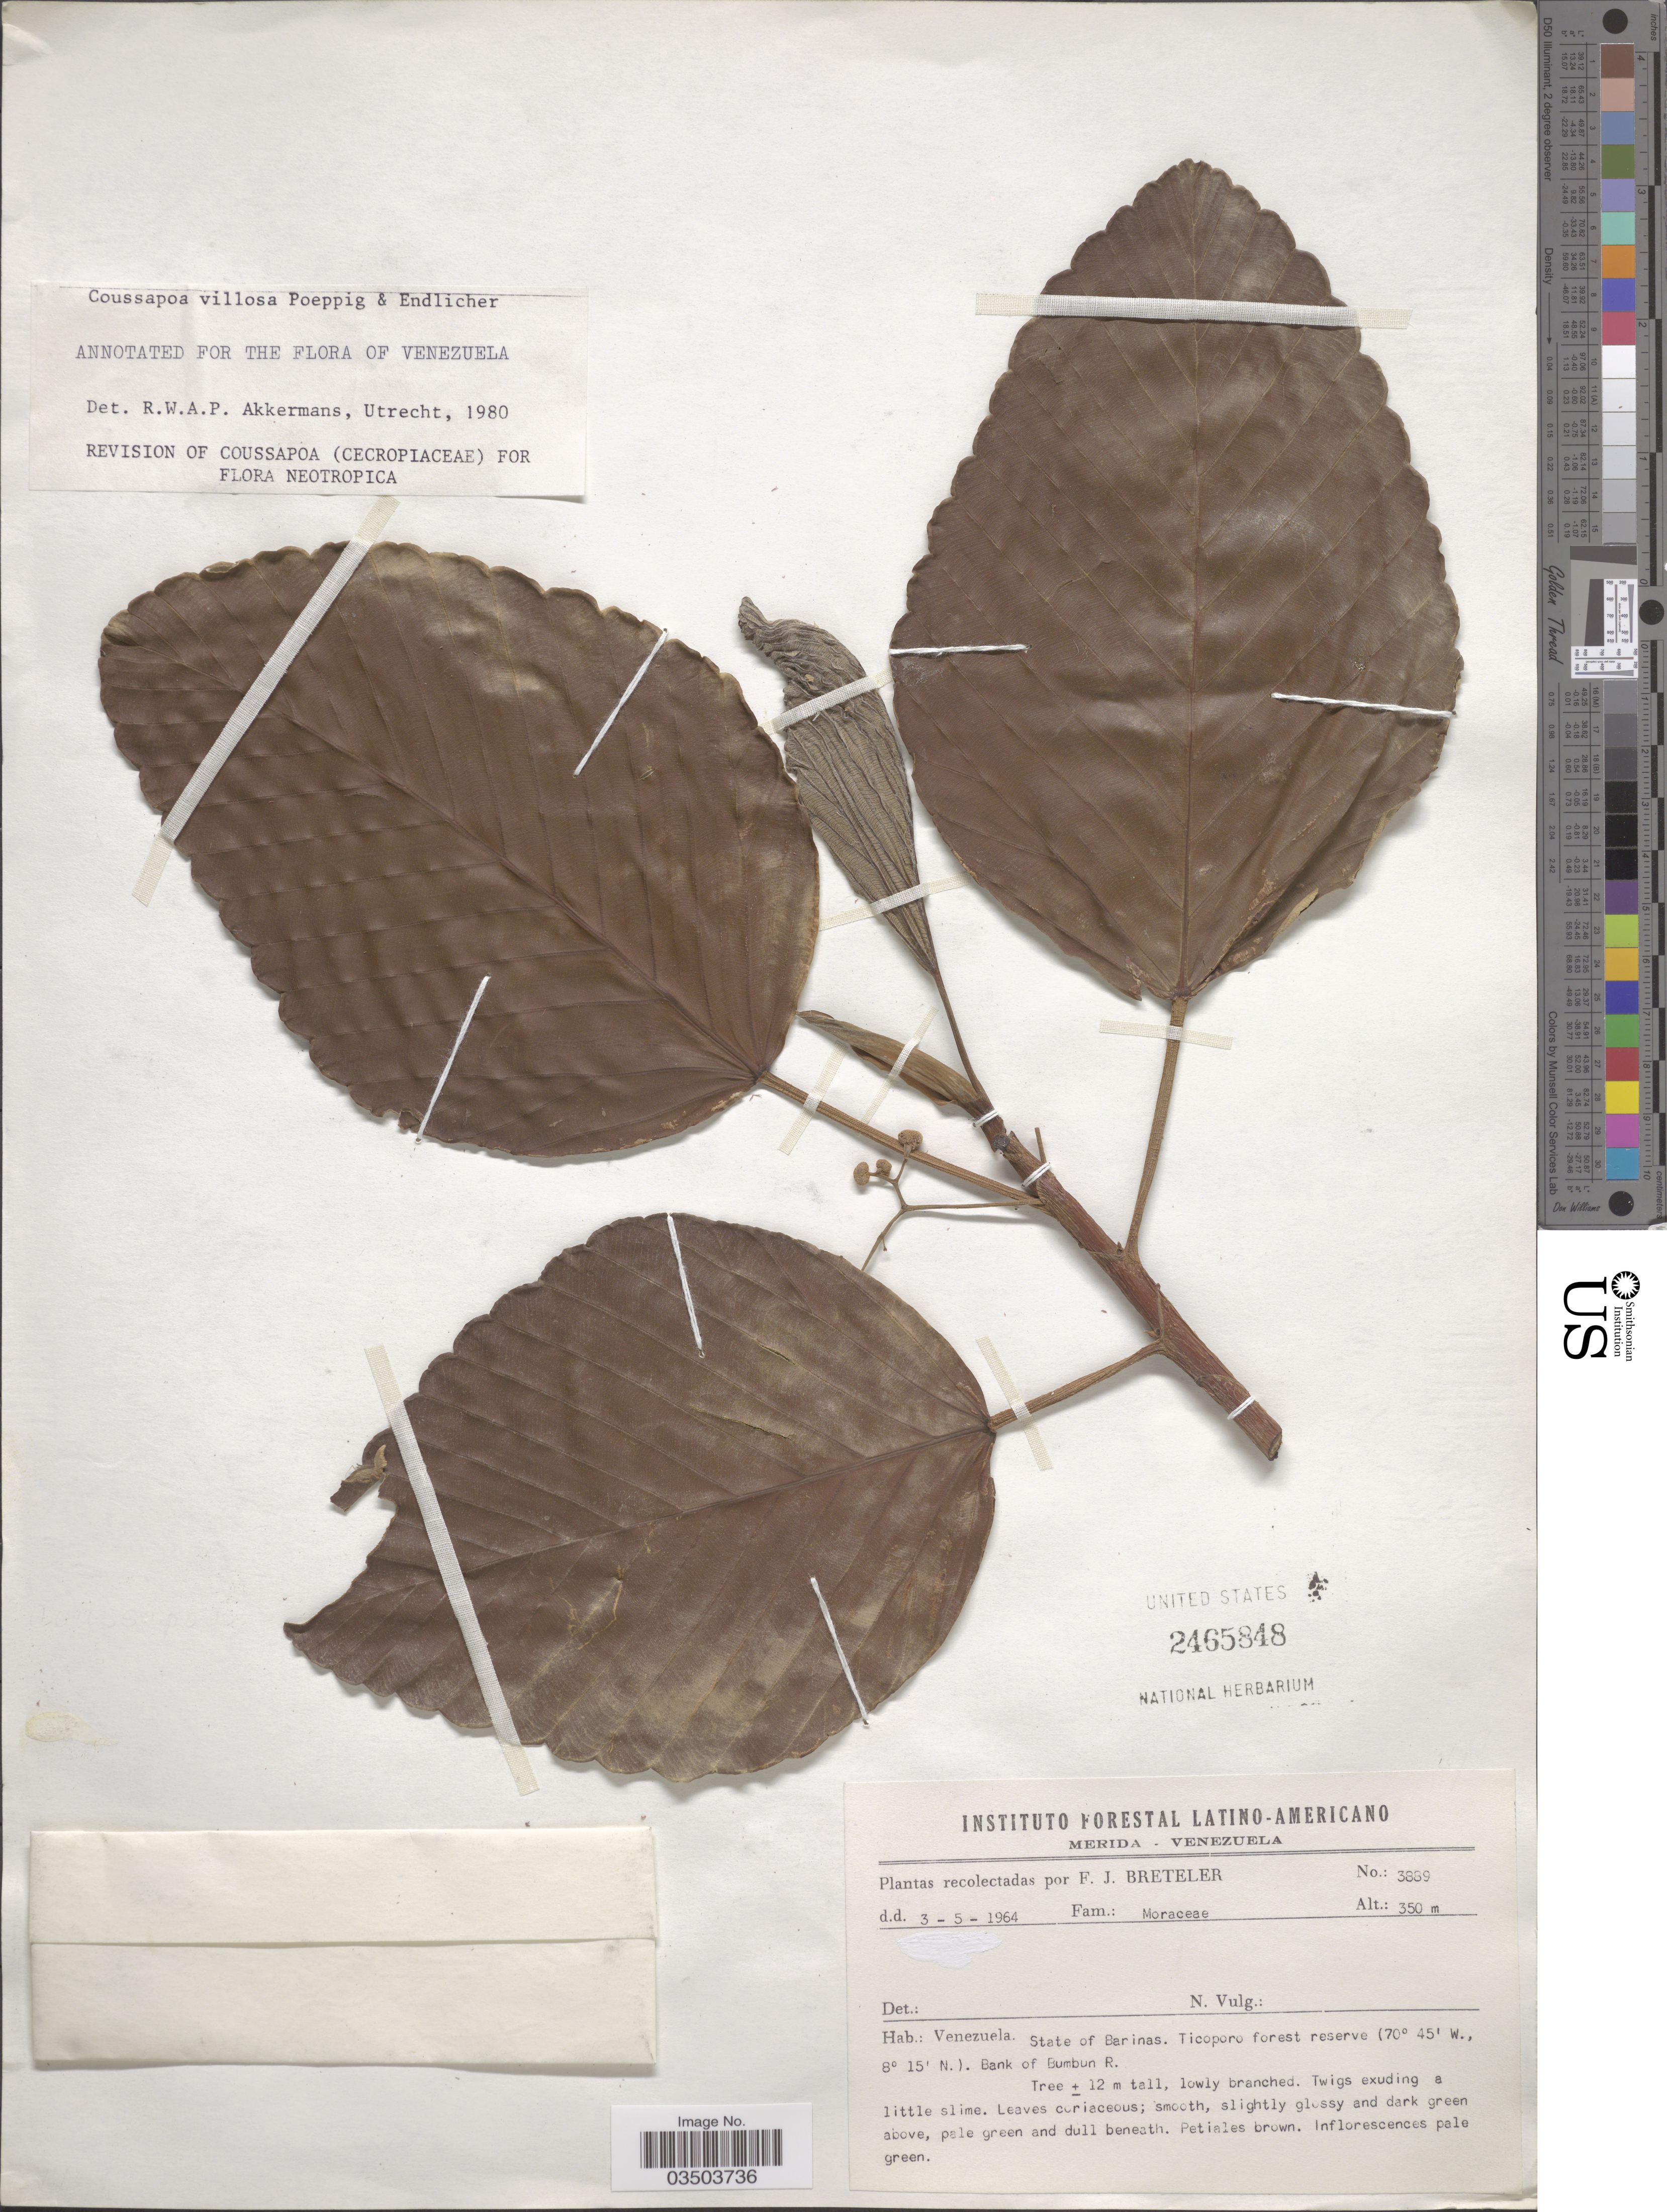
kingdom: Plantae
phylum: Tracheophyta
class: Magnoliopsida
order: Rosales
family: Urticaceae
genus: Coussapoa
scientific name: Coussapoa villosa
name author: Poepp. & Endl.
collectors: F. J. Breteler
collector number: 3889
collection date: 1964-05-03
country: Venezuela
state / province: Barinas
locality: Ticoporo forest reserve. Bank of Bumbun R.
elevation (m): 350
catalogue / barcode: US 2465848